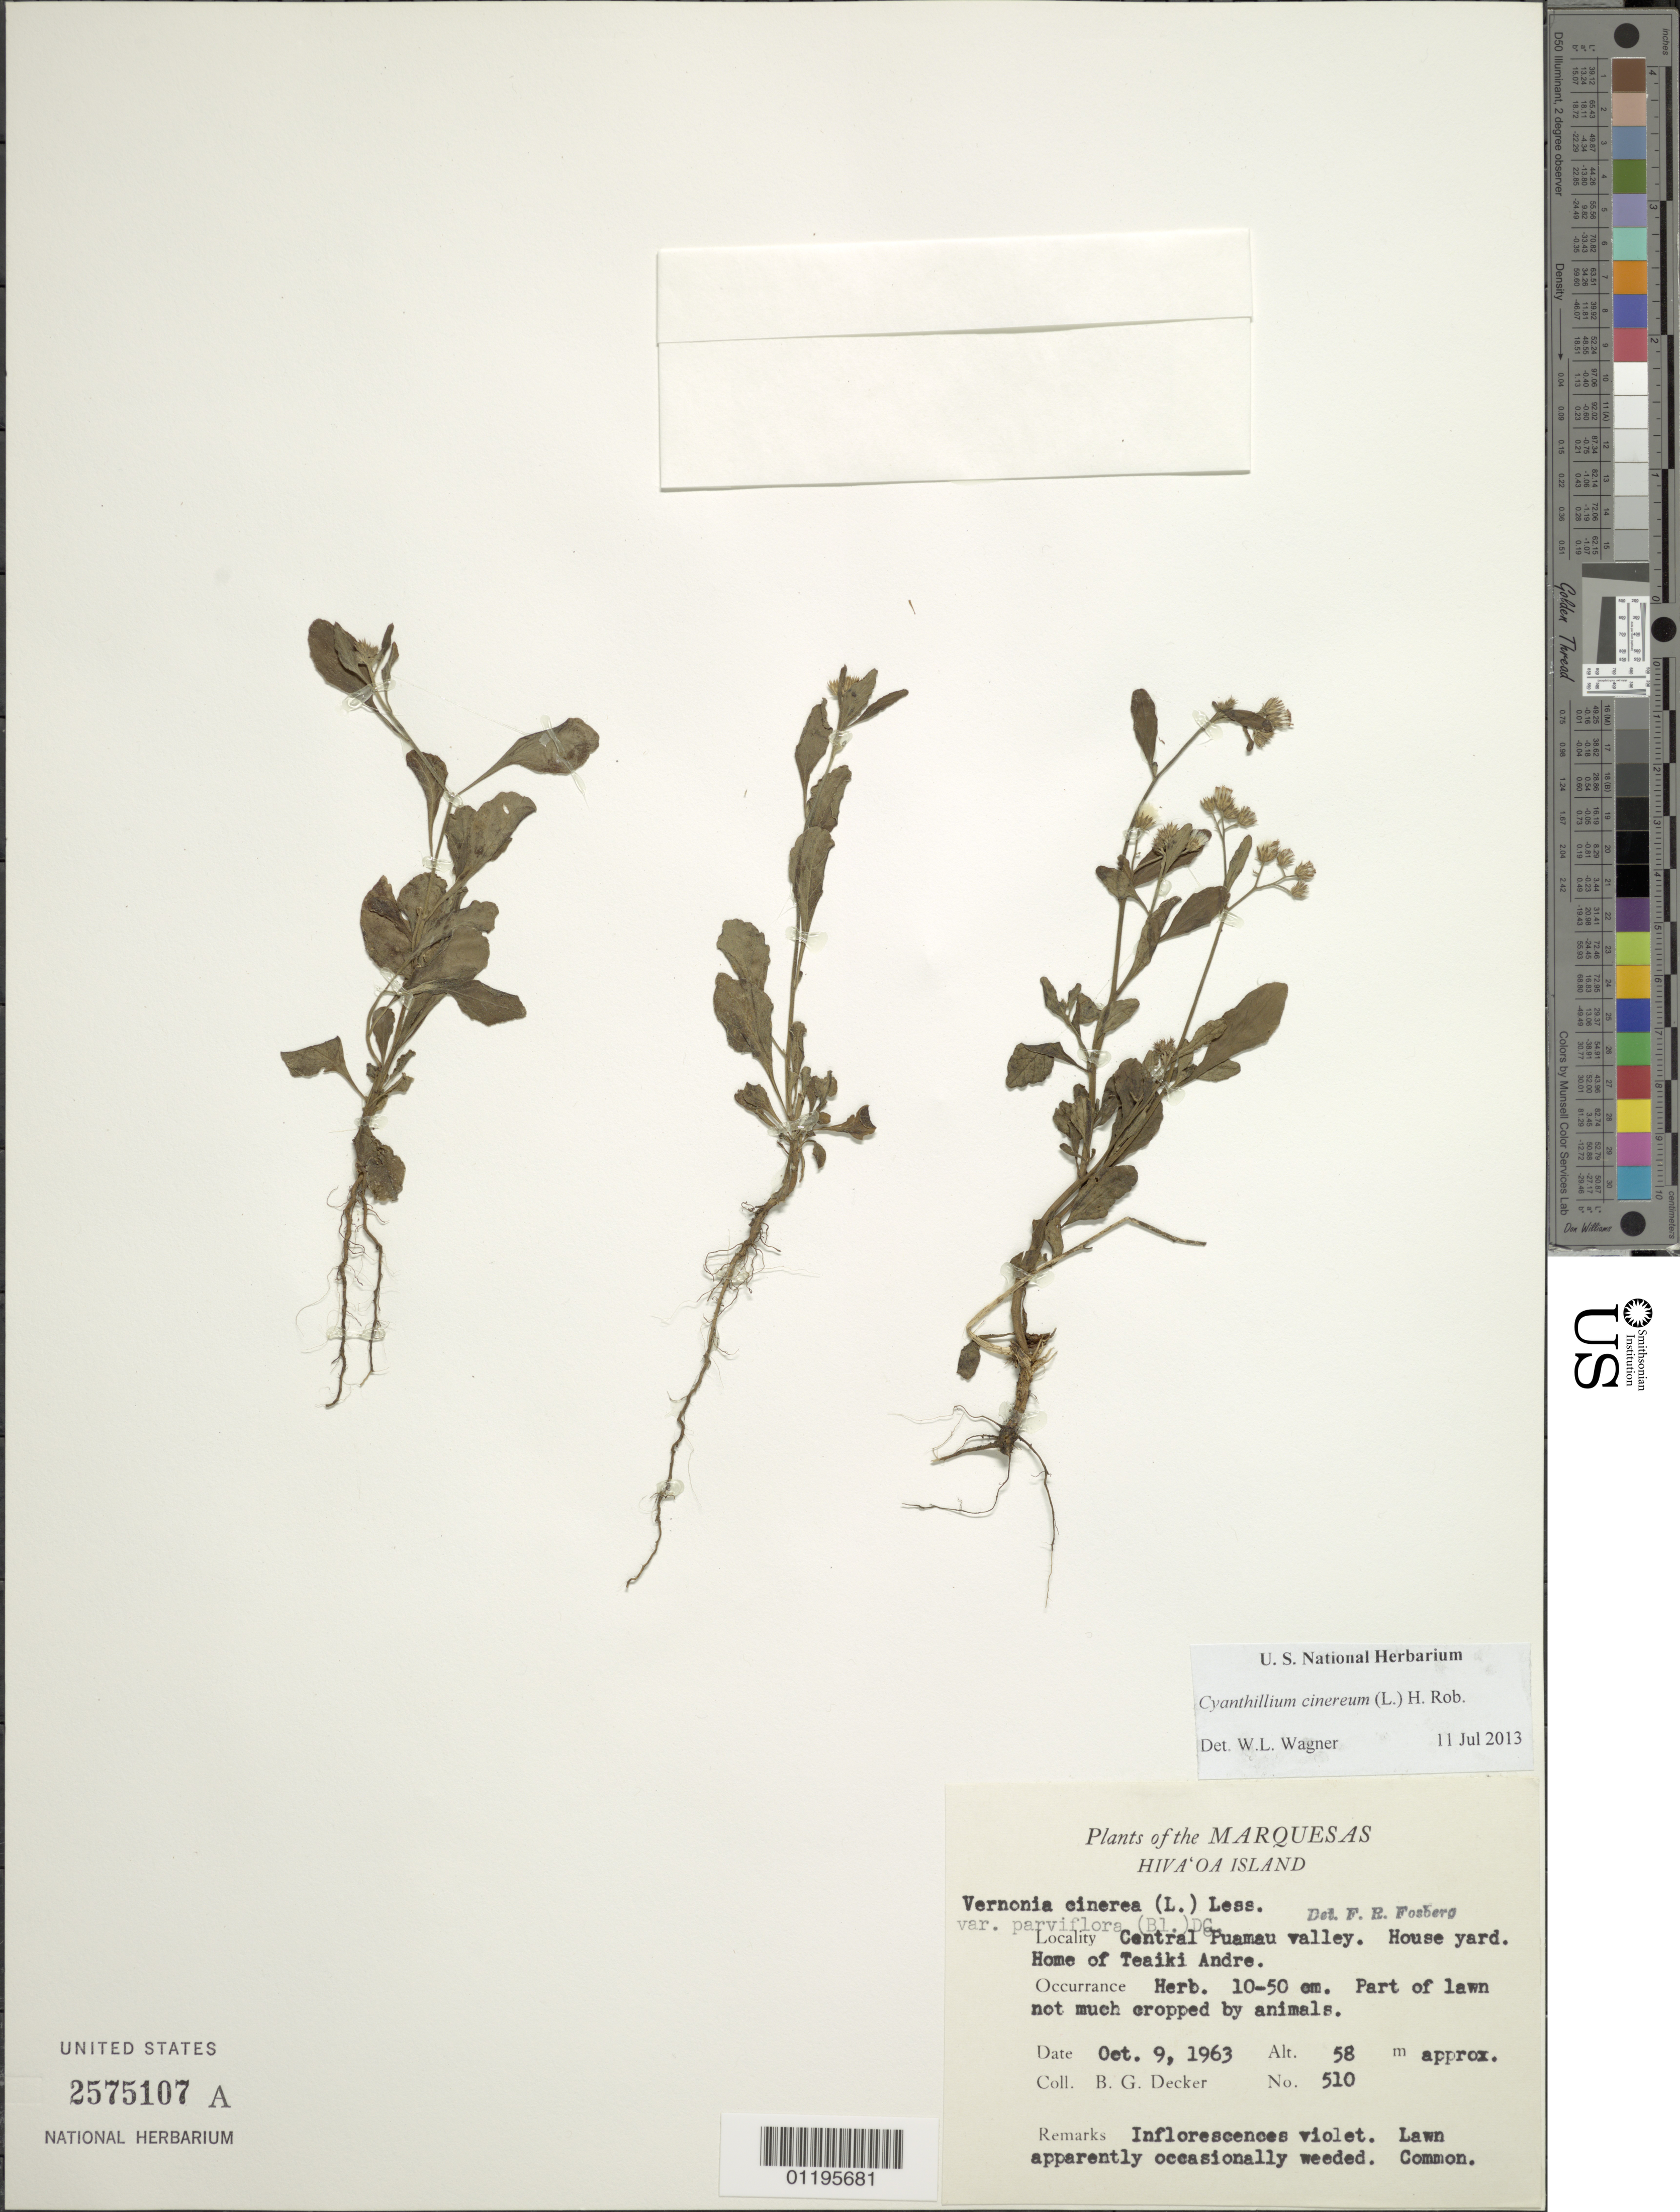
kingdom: Plantae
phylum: Tracheophyta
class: Magnoliopsida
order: Asterales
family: Asteraceae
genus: Cyanthillium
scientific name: Cyanthillium cinereum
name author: (L.) H. Rob.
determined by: Wagner, W. L., (BOT), Smithsonian Institution - National Museum of Natural History (UNITED STATES)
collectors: B. G. Decker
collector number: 510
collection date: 1963-10-09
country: French Polynesia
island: Hiva Oa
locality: Central Puamau Valley, house yard, home of Teaiki Andre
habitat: Lawn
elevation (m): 58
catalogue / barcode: US 2575107A